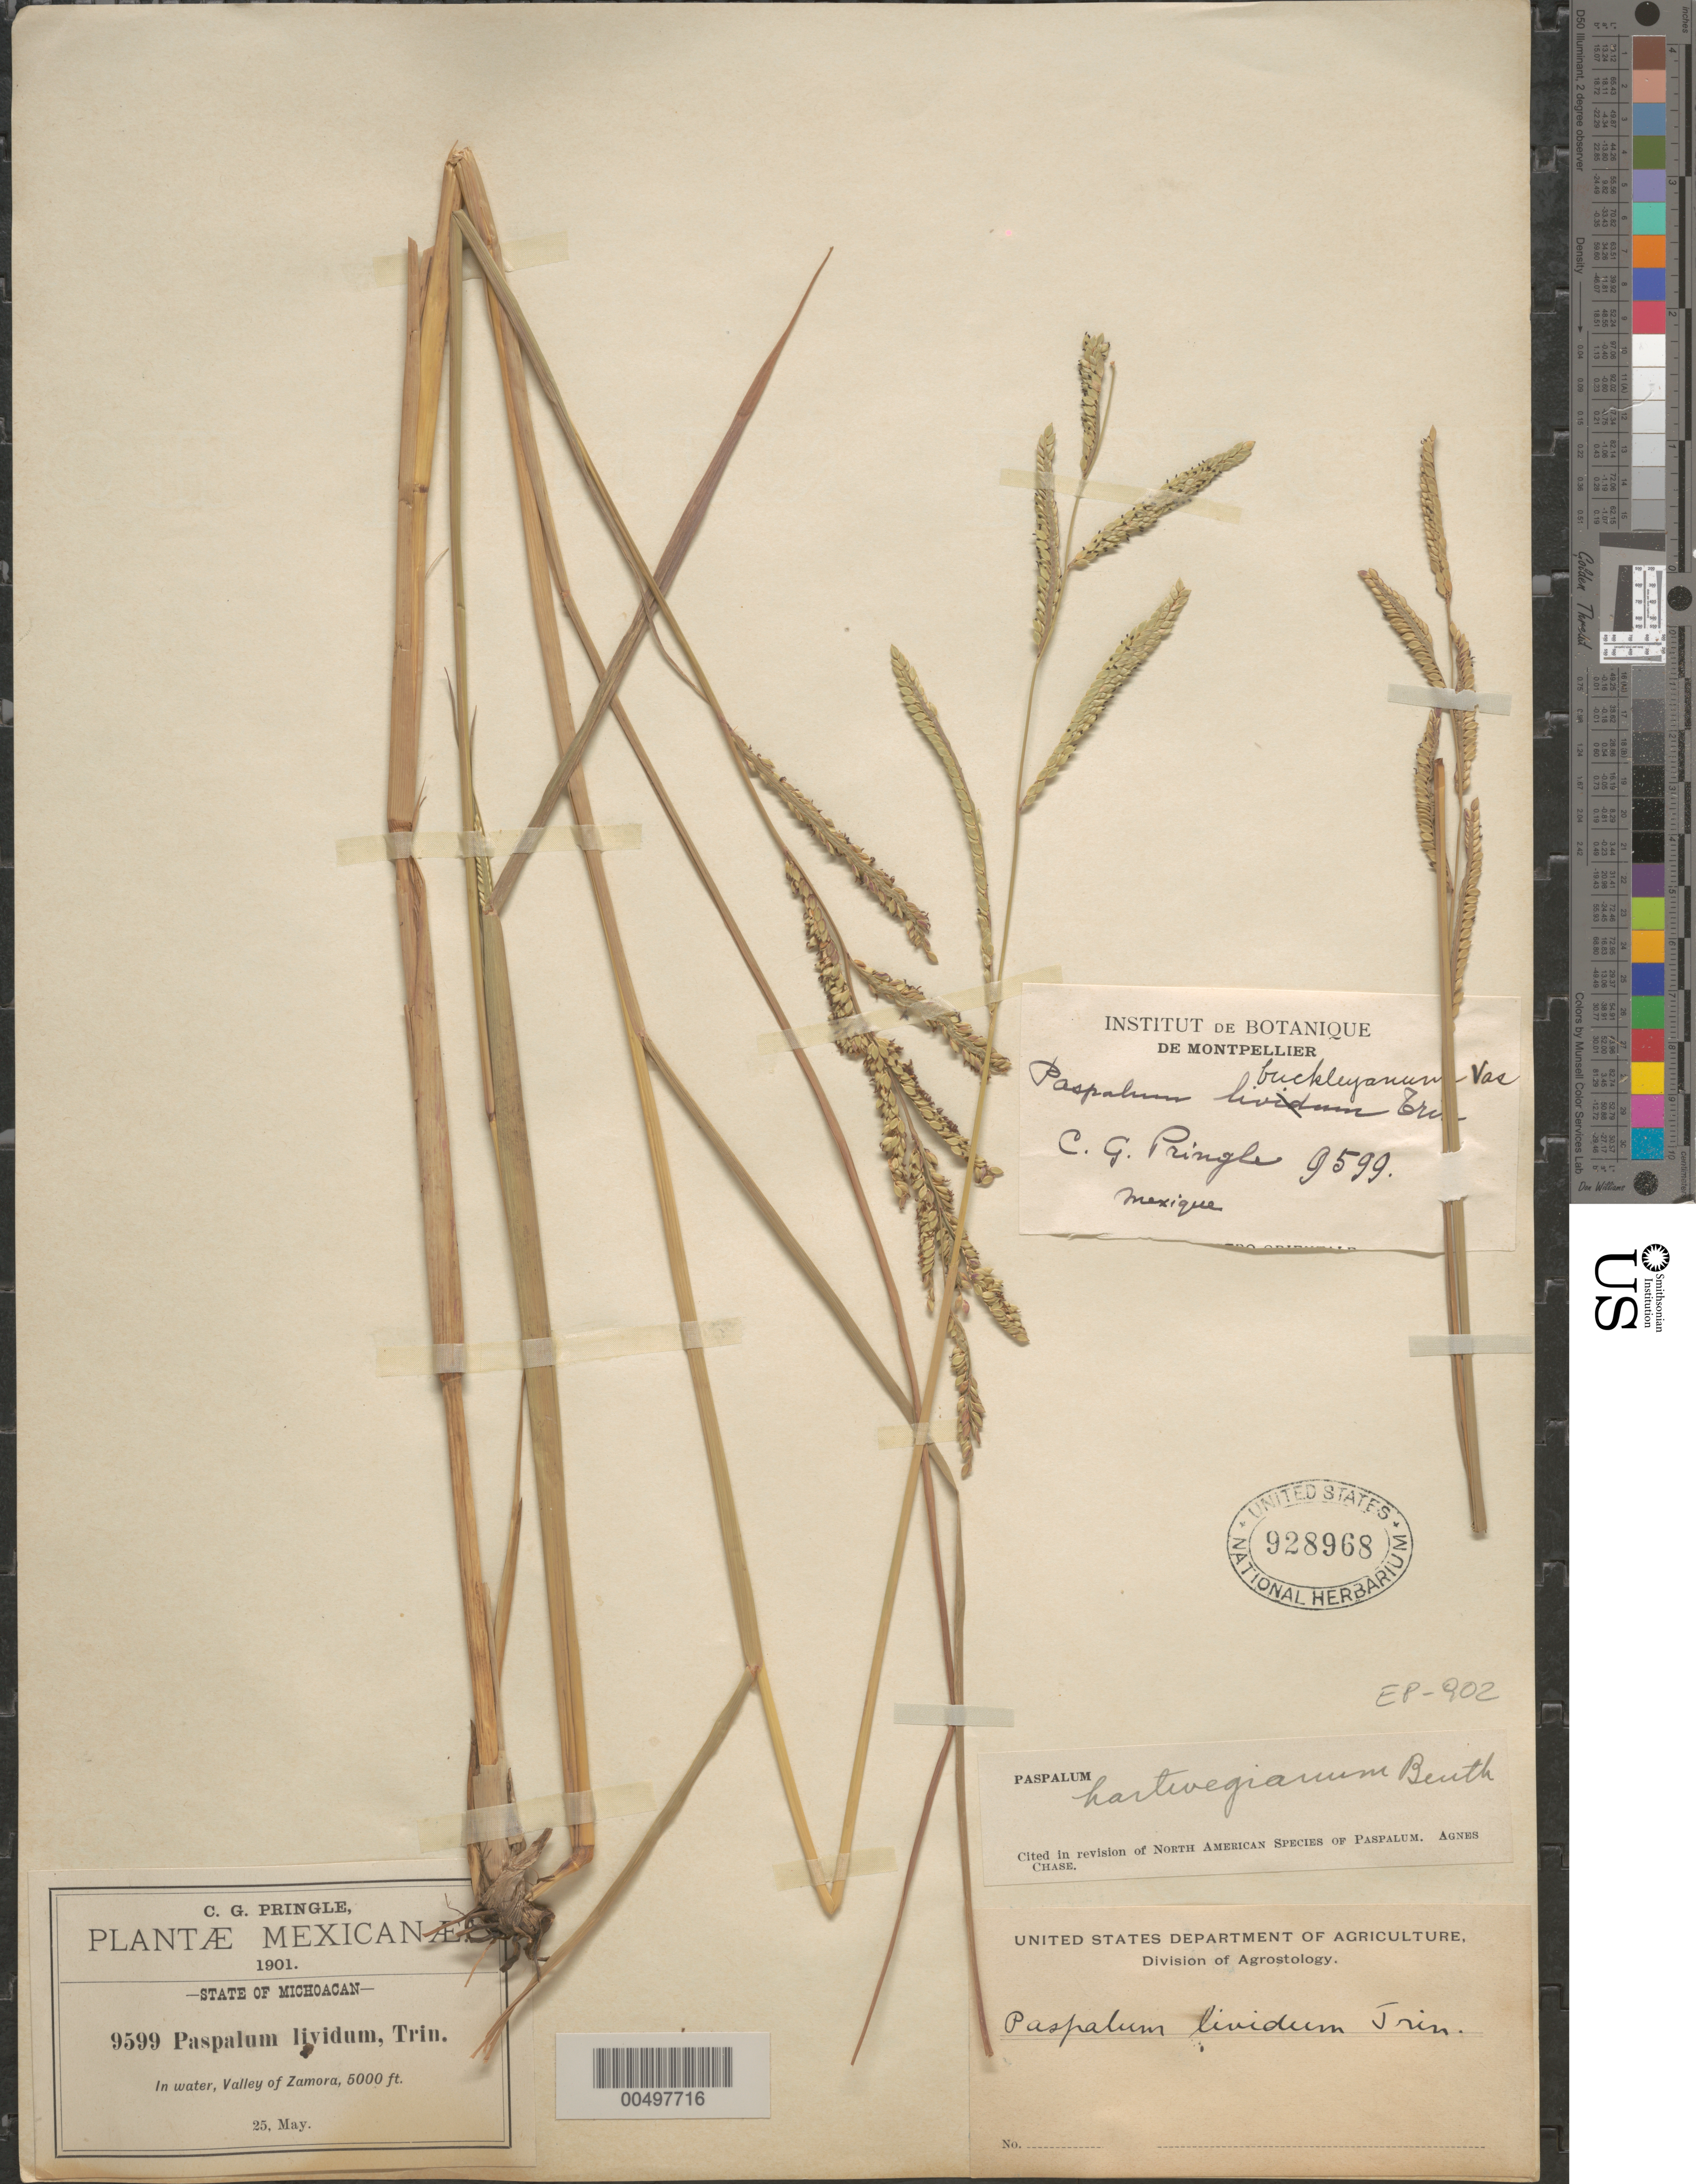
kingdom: Plantae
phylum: Tracheophyta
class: Liliopsida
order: Poales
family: Poaceae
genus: Paspalum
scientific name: Paspalum hartwegianum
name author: E. Fourn.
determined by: Chase, [M.] Agnes, (US)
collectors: C. G. Pringle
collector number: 9599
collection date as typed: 25 May 1901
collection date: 1901-05-25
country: Mexico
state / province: Michoacán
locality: Valley of Zamora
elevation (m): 1524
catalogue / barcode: US 928968